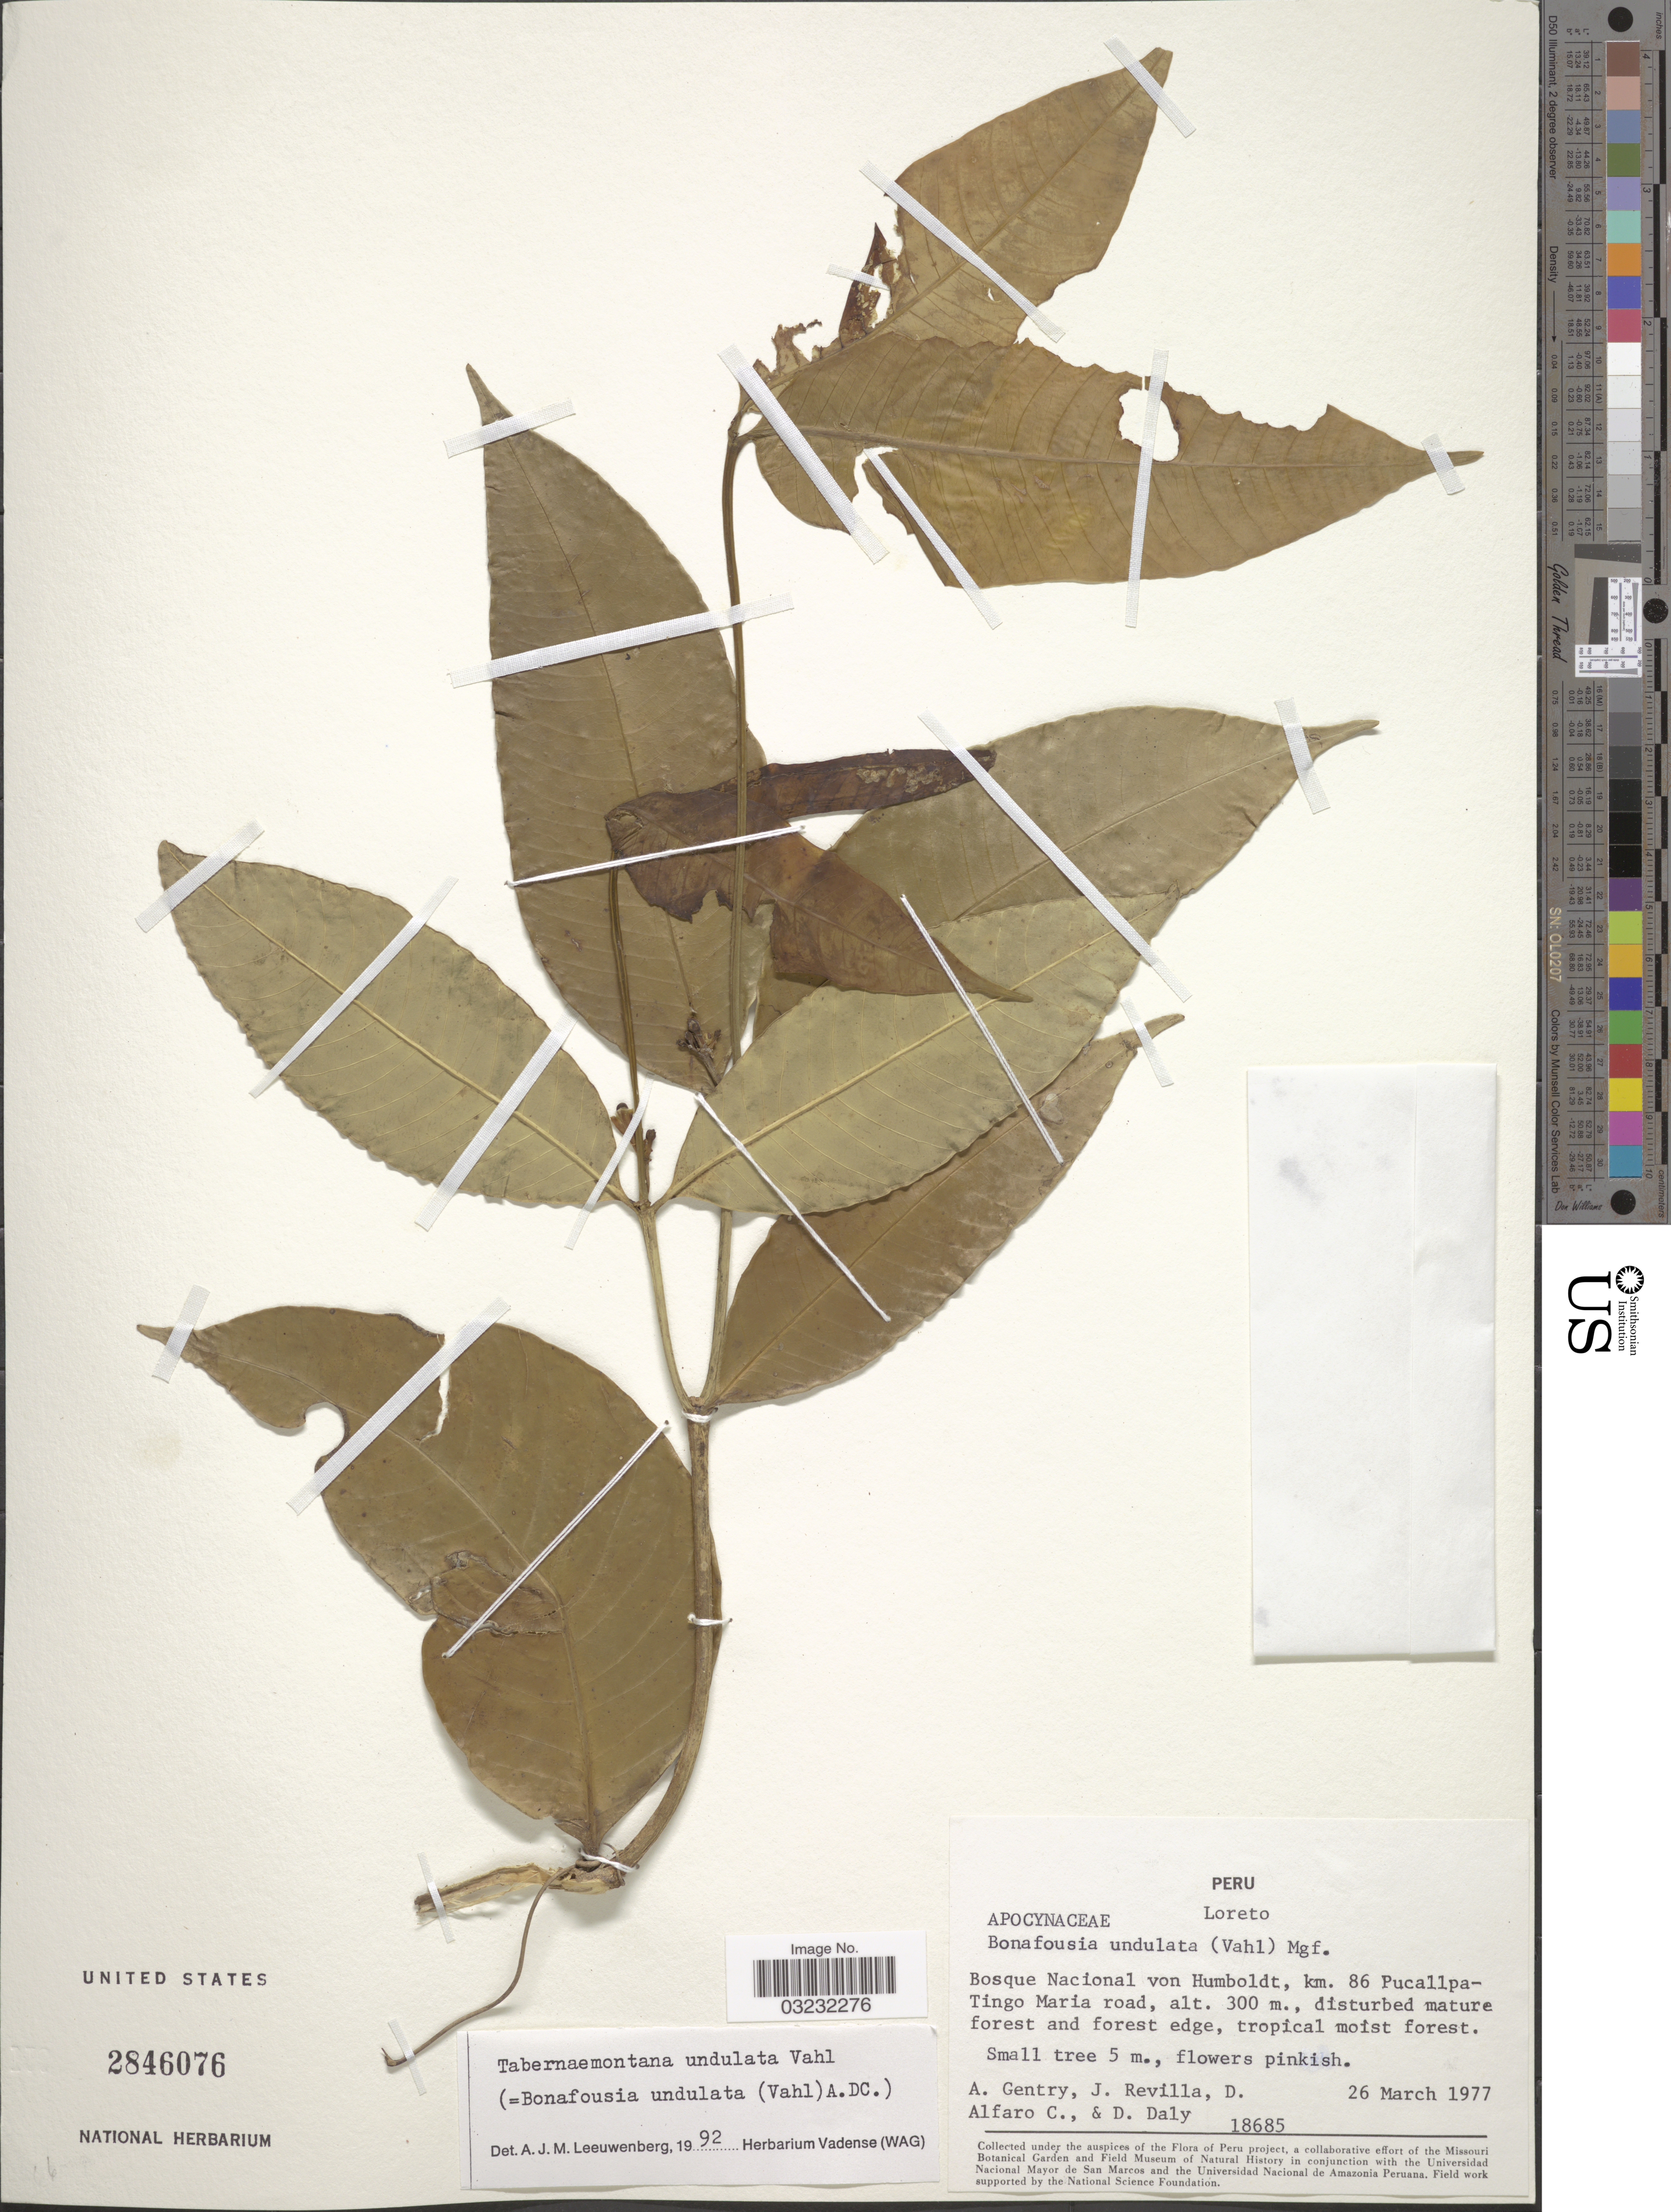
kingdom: Plantae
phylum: Tracheophyta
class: Magnoliopsida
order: Gentianales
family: Apocynaceae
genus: Tabernaemontana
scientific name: Tabernaemontana undulata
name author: Vahl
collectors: A. H. Gentry, J. Revilla, D. Alfaro Castaneda & D. C. Daly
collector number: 18685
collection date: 1977-03-26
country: Peru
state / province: Loreto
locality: Bosque Nacional von Humboldt, km. 86 Pucallpa-Tingo Maria road.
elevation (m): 300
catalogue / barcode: US 2846076